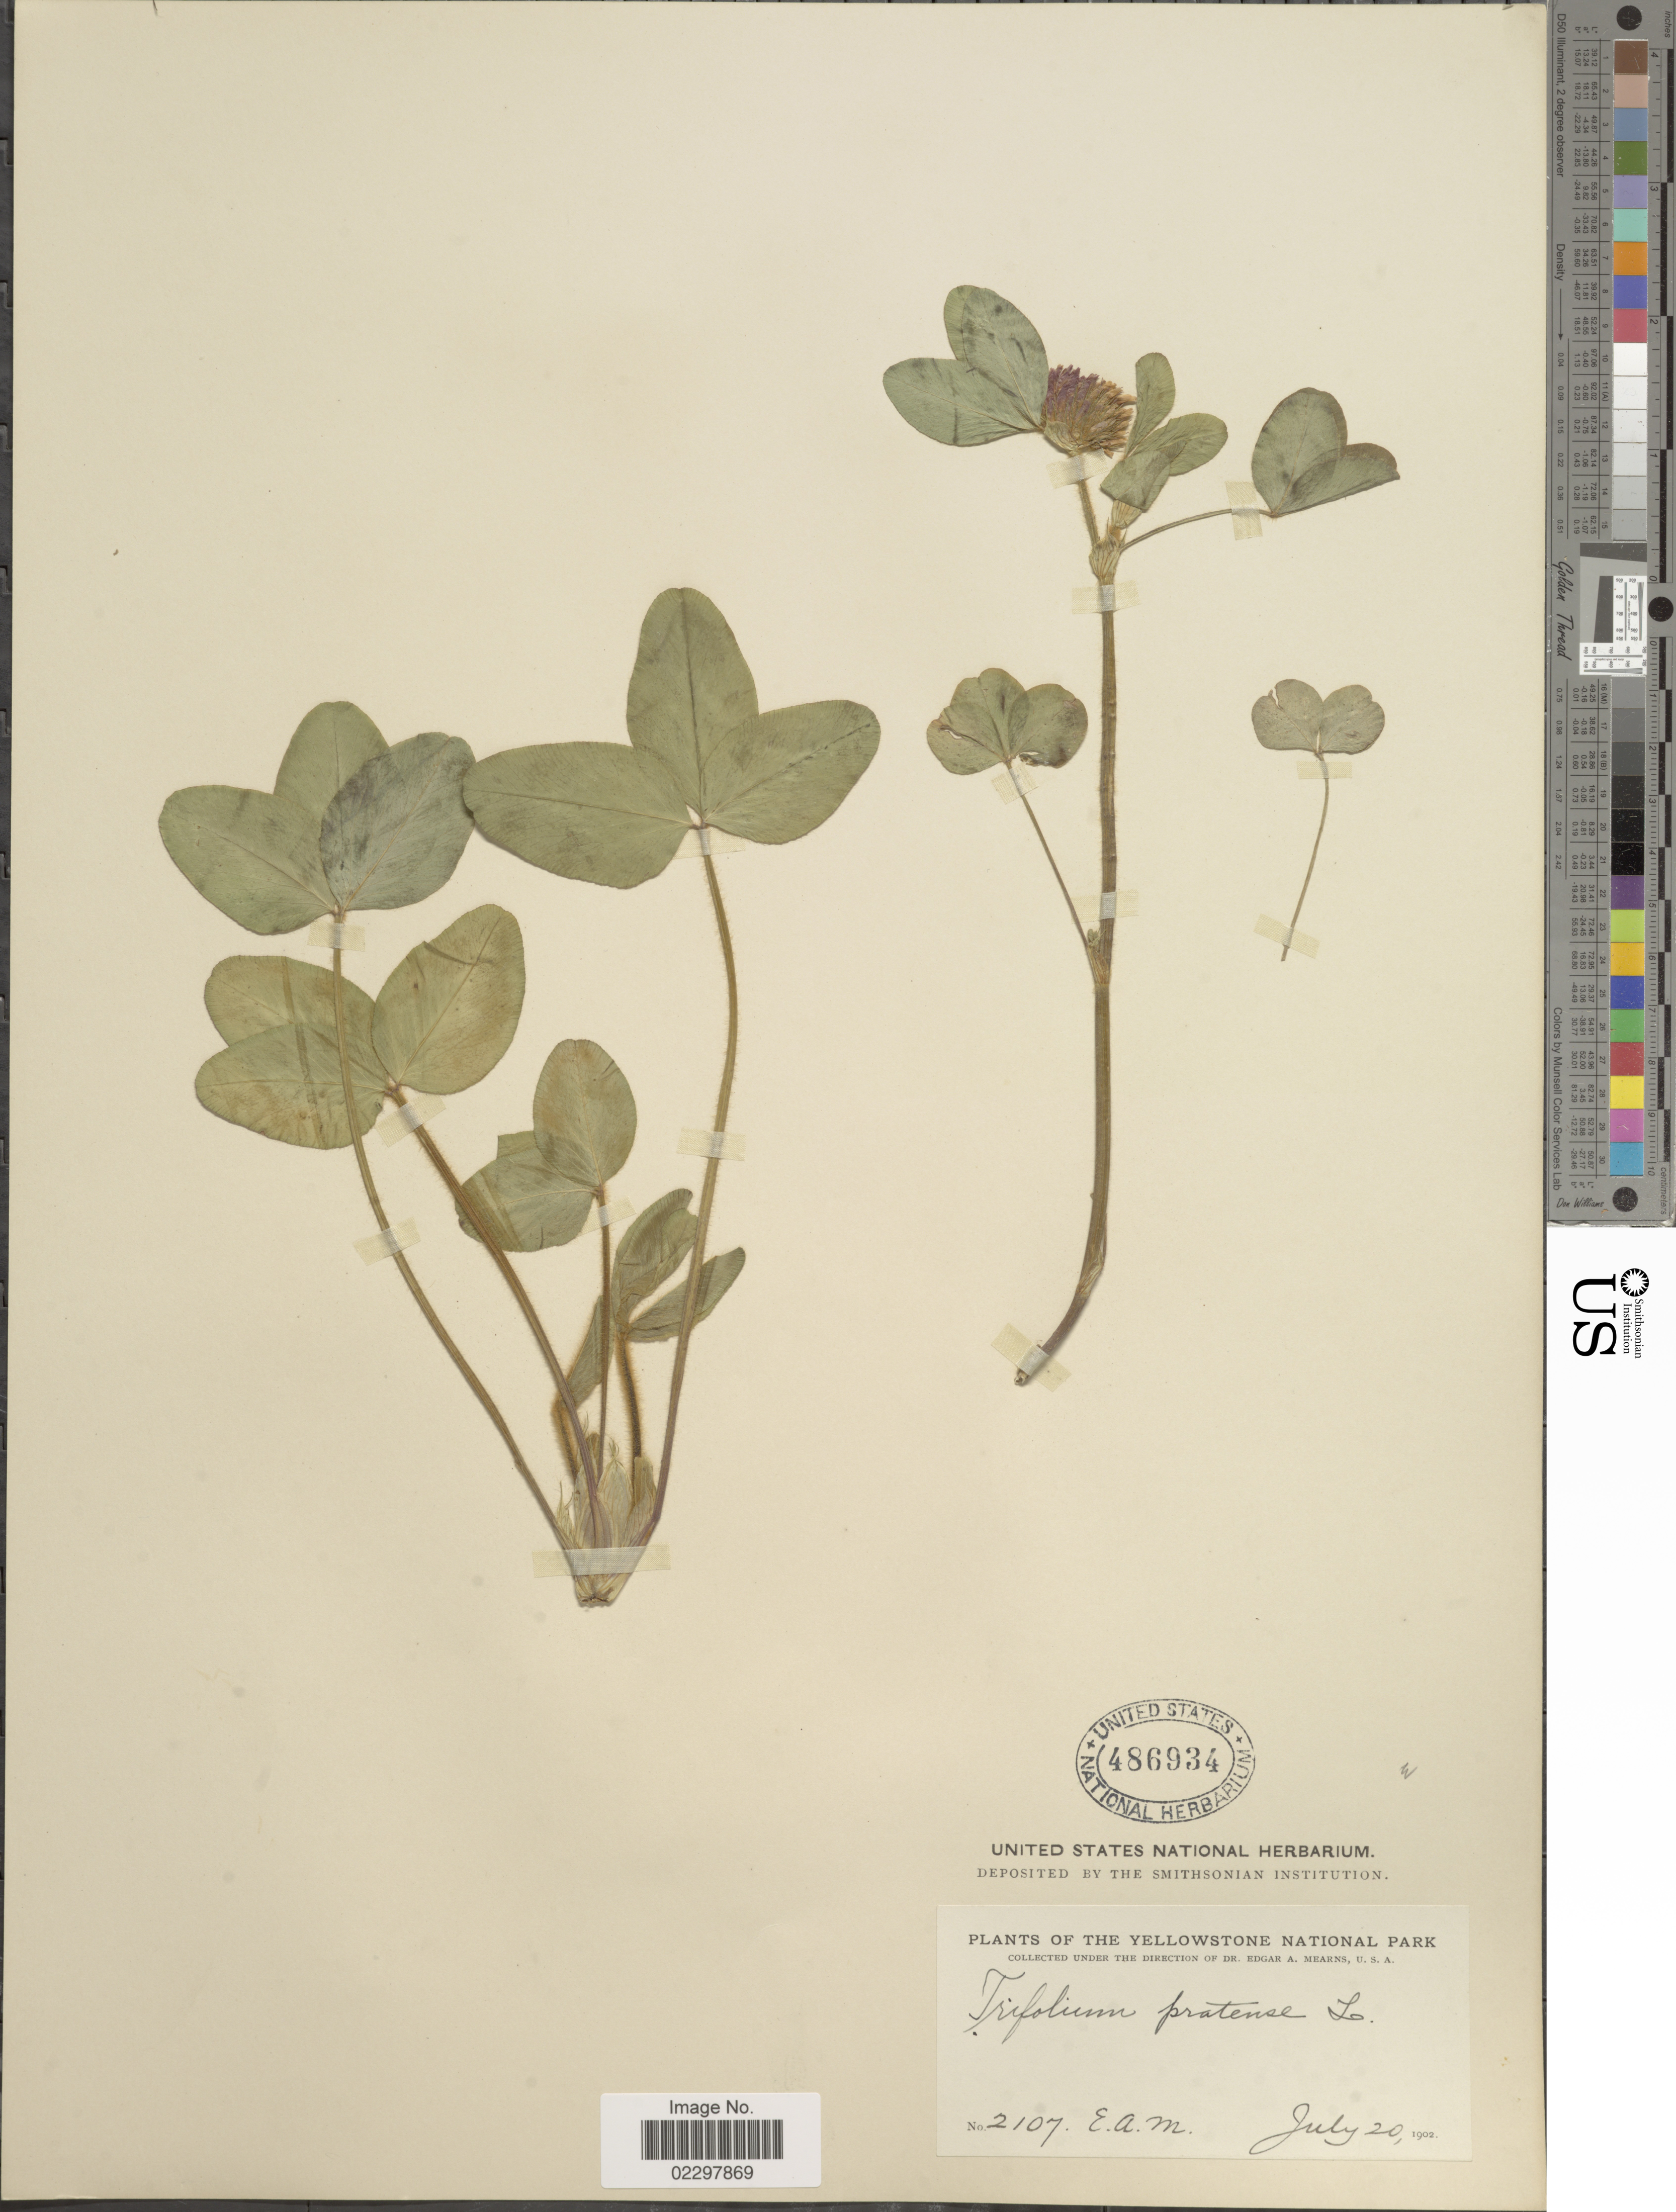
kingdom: Plantae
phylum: Tracheophyta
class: Magnoliopsida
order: Fabales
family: Fabaceae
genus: Trifolium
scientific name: Trifolium pratense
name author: L.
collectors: E. A. Mearns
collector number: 2107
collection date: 1902-07-20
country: United States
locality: Yellowstone National Park.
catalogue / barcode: US 486934